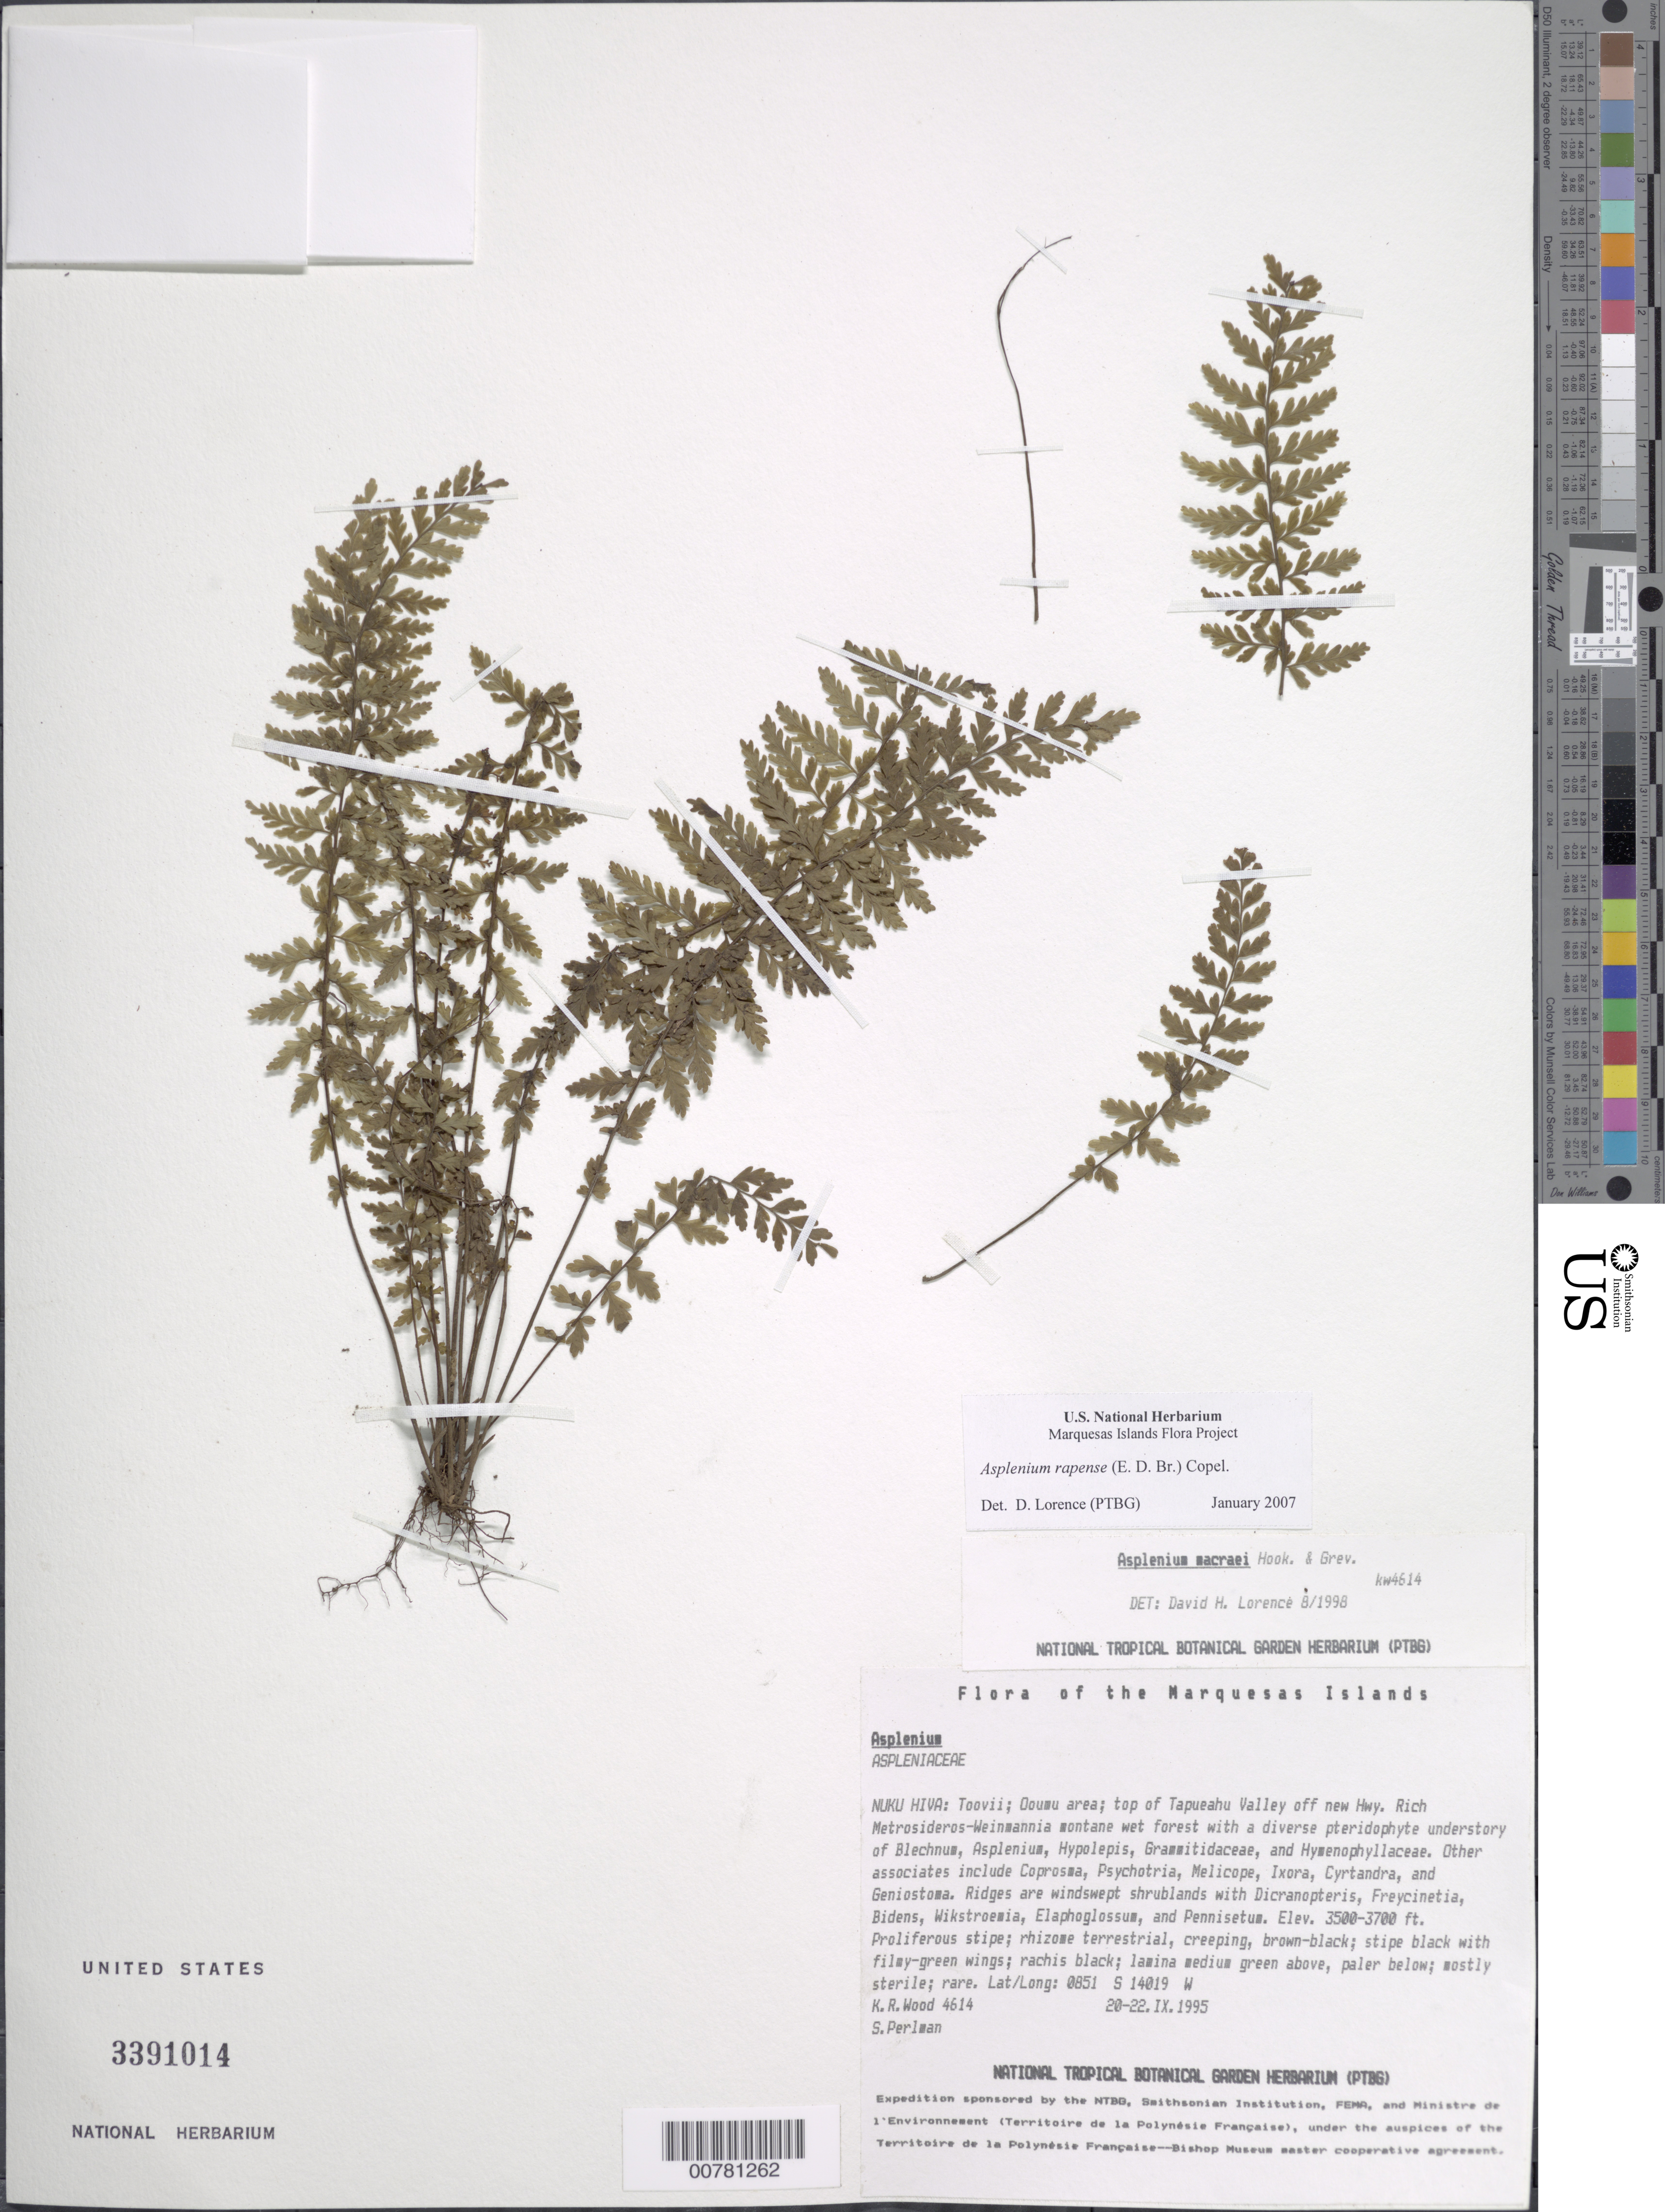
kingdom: Plantae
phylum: Tracheophyta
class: Polypodiopsida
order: Polypodiales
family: Aspleniaceae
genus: Asplenium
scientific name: Asplenium rapense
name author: (E.D. Br.) Copel.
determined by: Lorence, David H., (PTBG), National Tropical Botanical Garden (UNITED STATES)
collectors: K. R. Wood & S. P. Perlman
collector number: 4614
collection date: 1995-09-20/1995-09-22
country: French Polynesia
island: Nuku Hiva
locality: Toovii, Ooumu area, top of Tapueahu Valley off new hwy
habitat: Rich Metrosideros - Weinmannia montane wet forests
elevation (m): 1067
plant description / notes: Initially determined as Asplenium macraei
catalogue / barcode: US 3391014